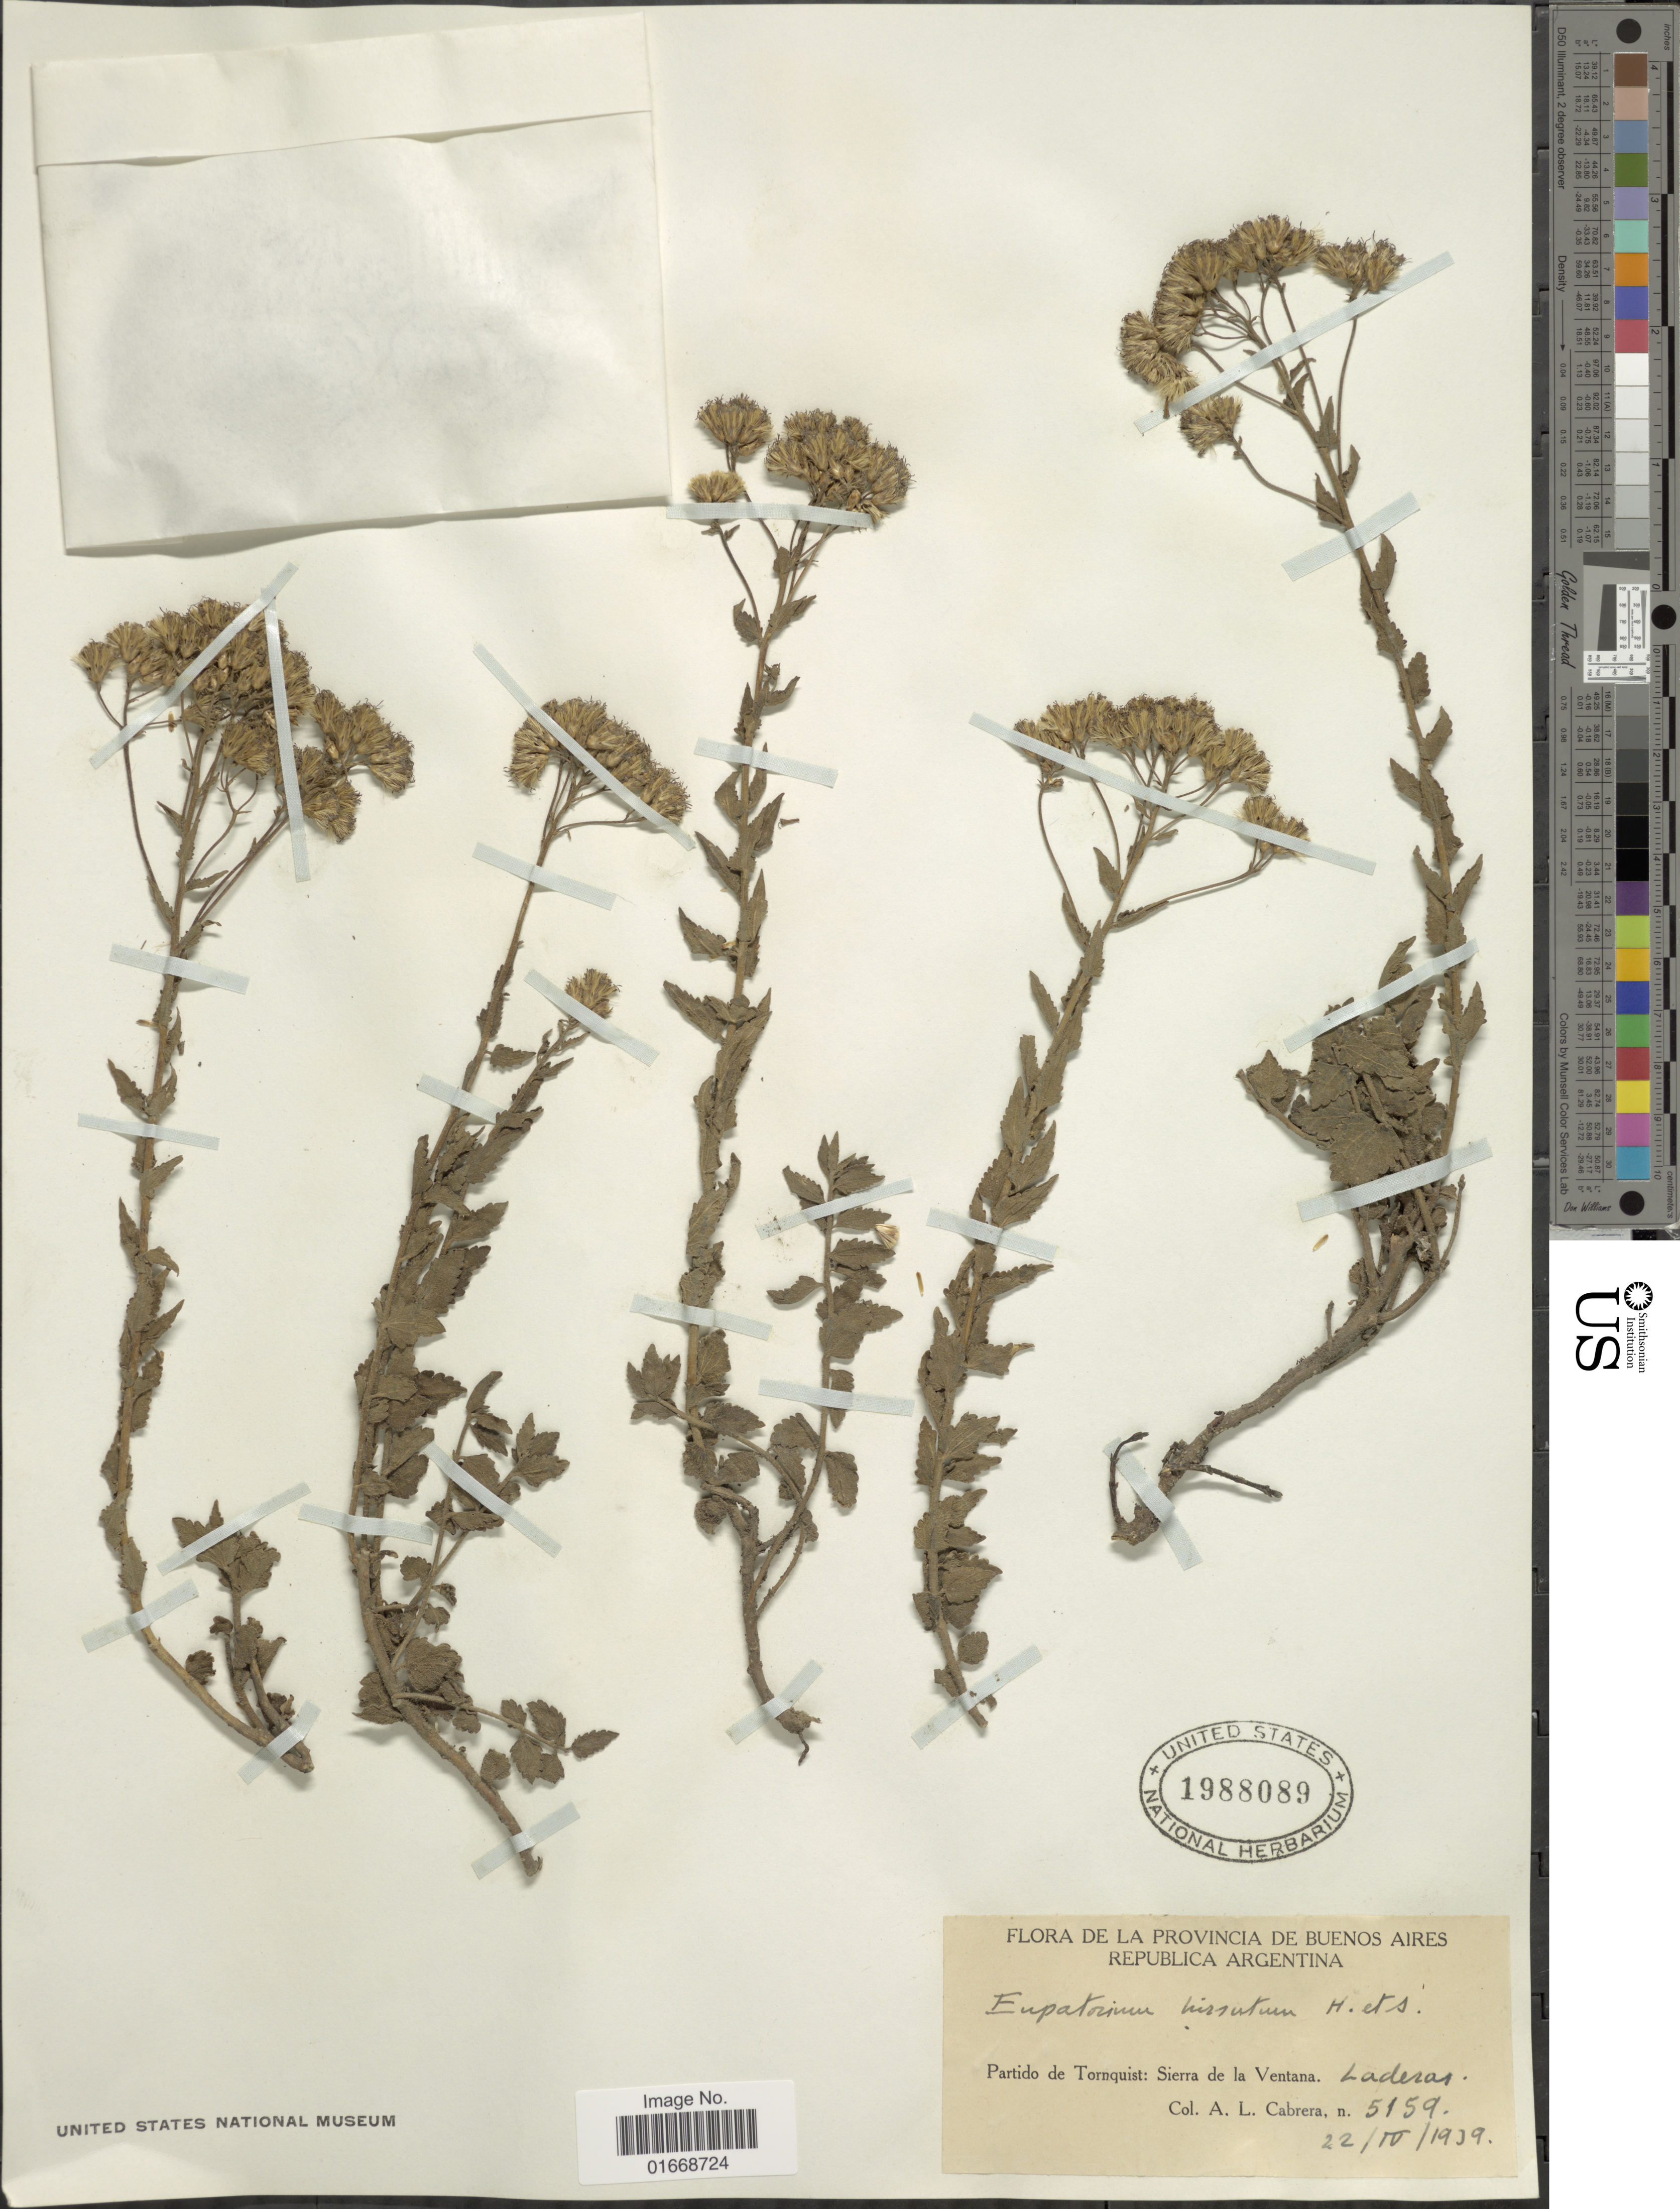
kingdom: Plantae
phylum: Tracheophyta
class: Magnoliopsida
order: Asterales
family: Asteraceae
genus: Chromolaena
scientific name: Chromolaena hirsuta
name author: (Hook. & Arn.) R.M. King & H. Rob.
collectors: A. L. Cabrera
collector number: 5159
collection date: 1939-04-22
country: Argentina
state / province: Buenos Aires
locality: De La Provincia De Buenos Aires, Partido de Tornquist: Sierras de la Ventana, Laderas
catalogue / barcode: US 1988089